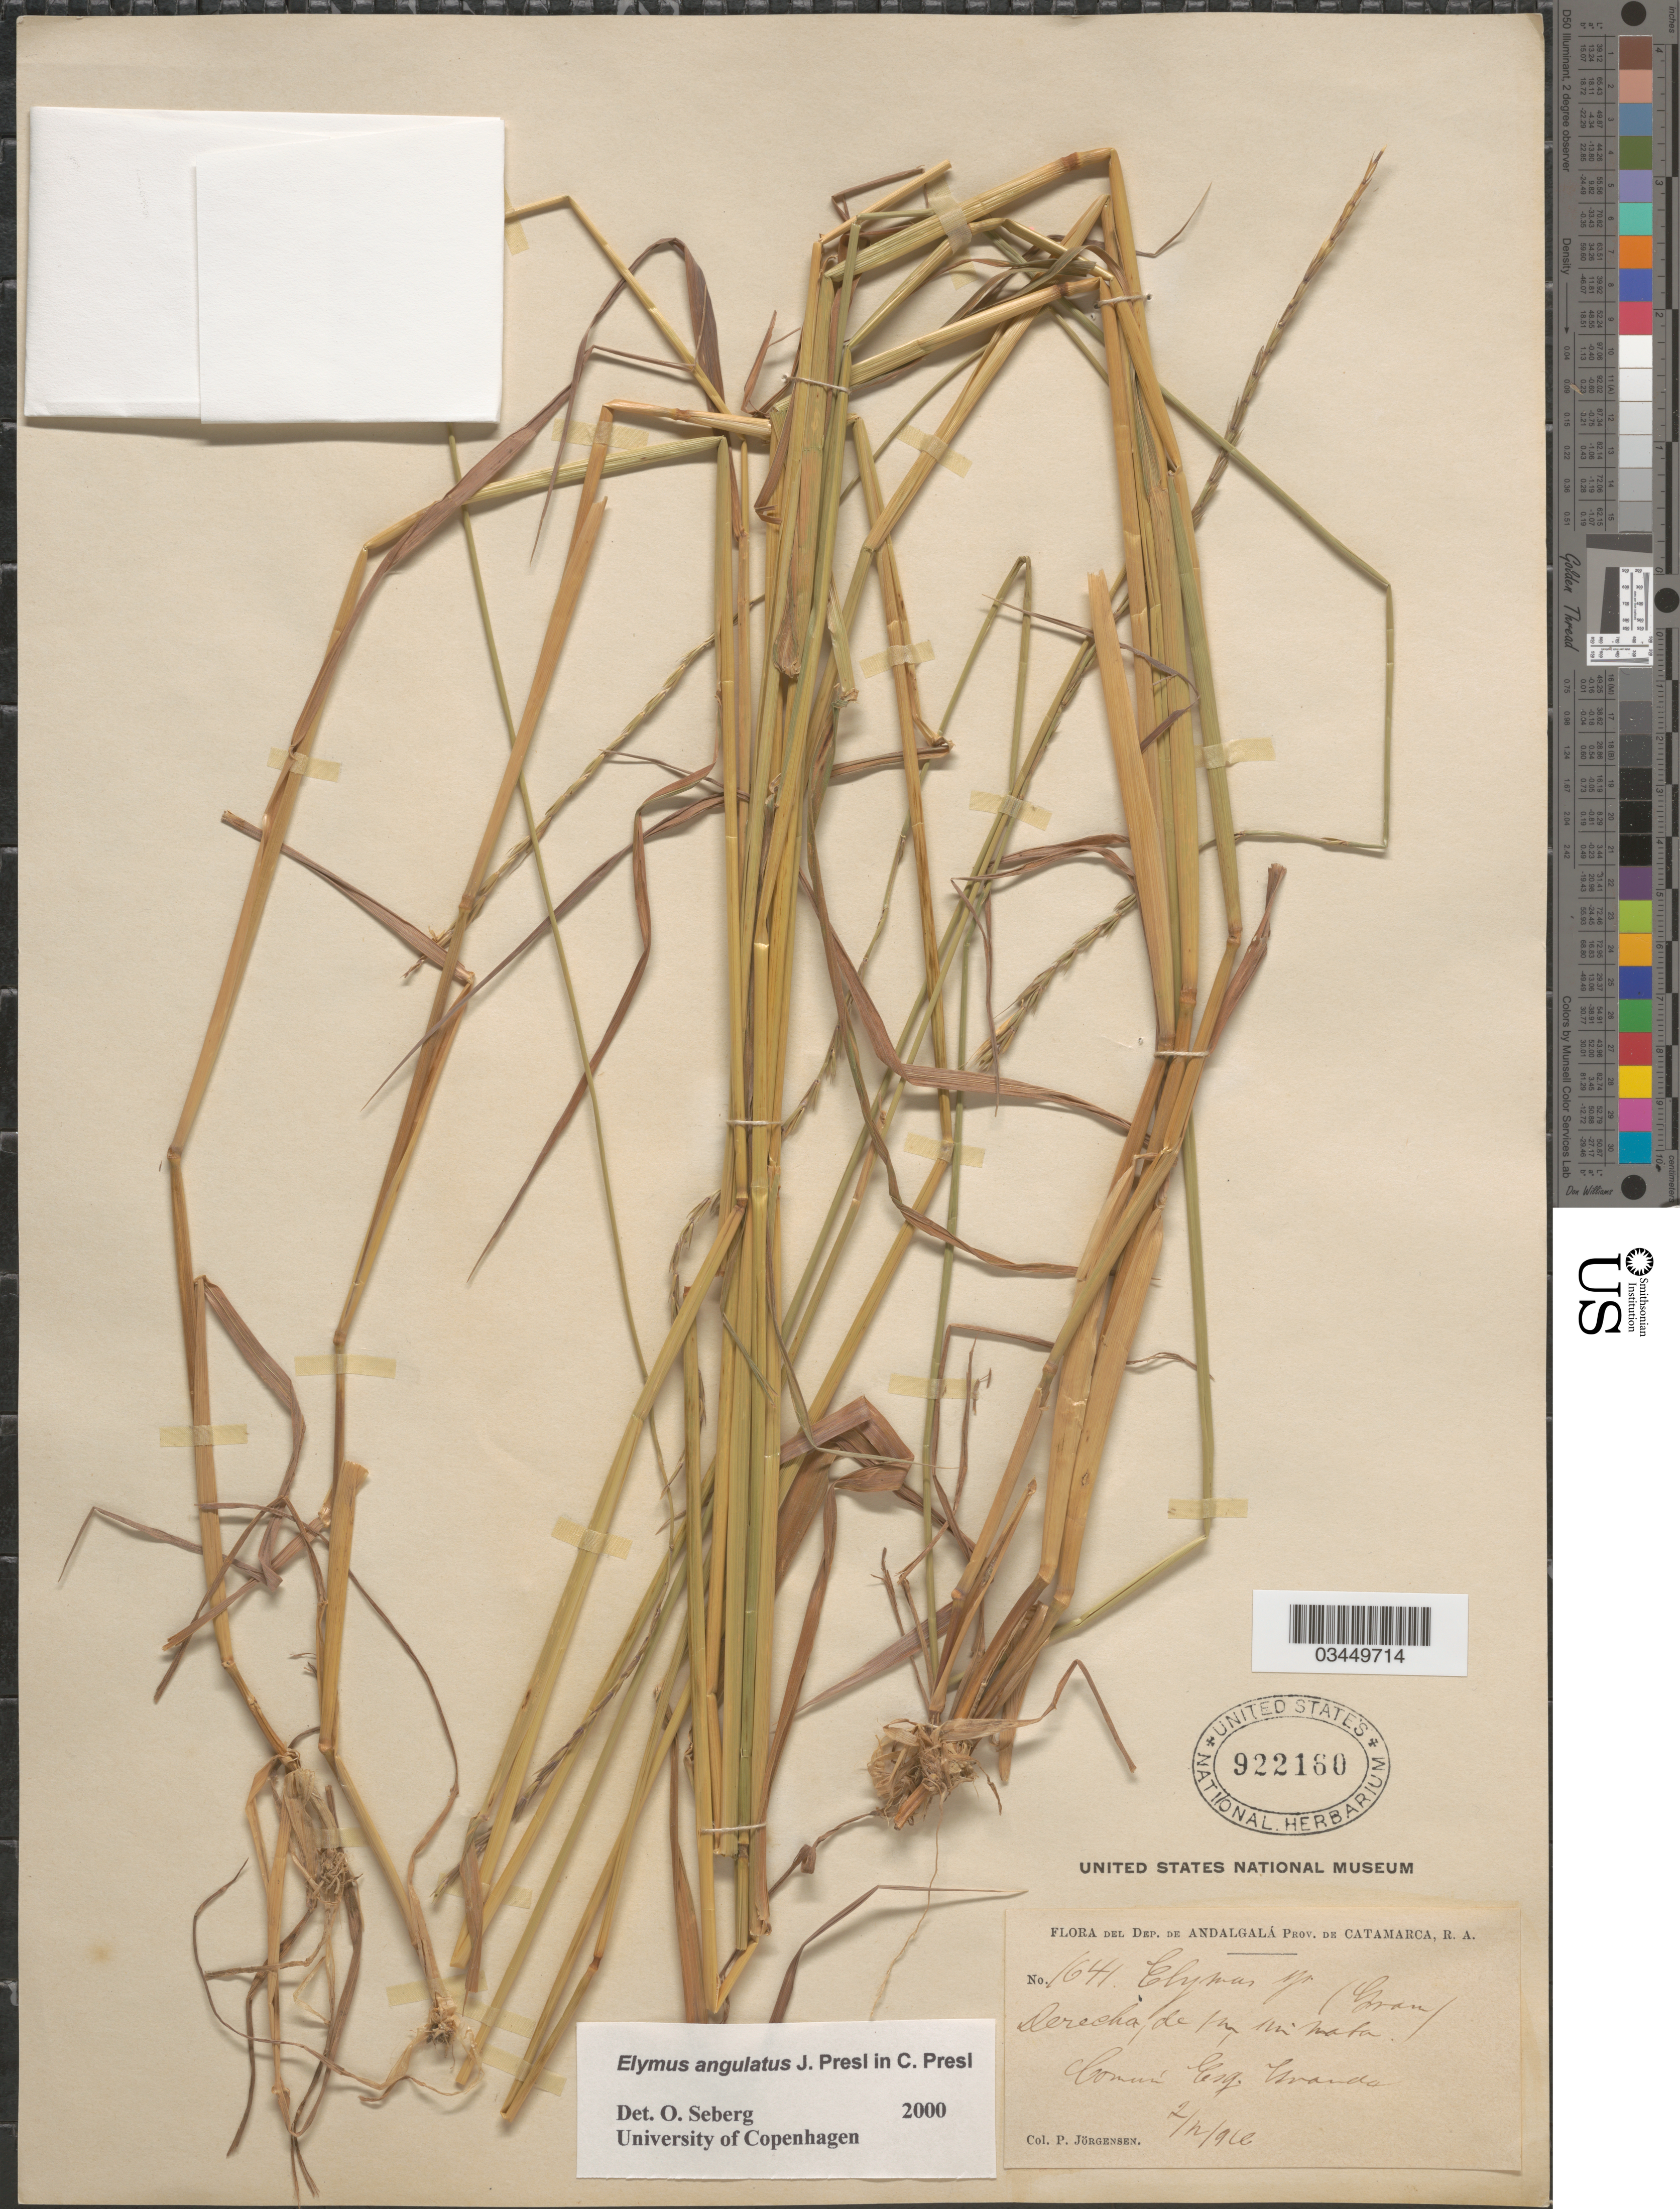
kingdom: Plantae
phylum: Tracheophyta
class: Liliopsida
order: Poales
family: Poaceae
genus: Elymus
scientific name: Elymus angulatus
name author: J. Presl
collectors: P. Jörgensen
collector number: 1641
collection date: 1916-12-02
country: Argentina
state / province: Catamarca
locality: Dep. de Andalgalá, Prov. de Catamarca, R. A. Derecha de [illegible text] mata Comun Esq Grande.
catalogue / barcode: US 922160